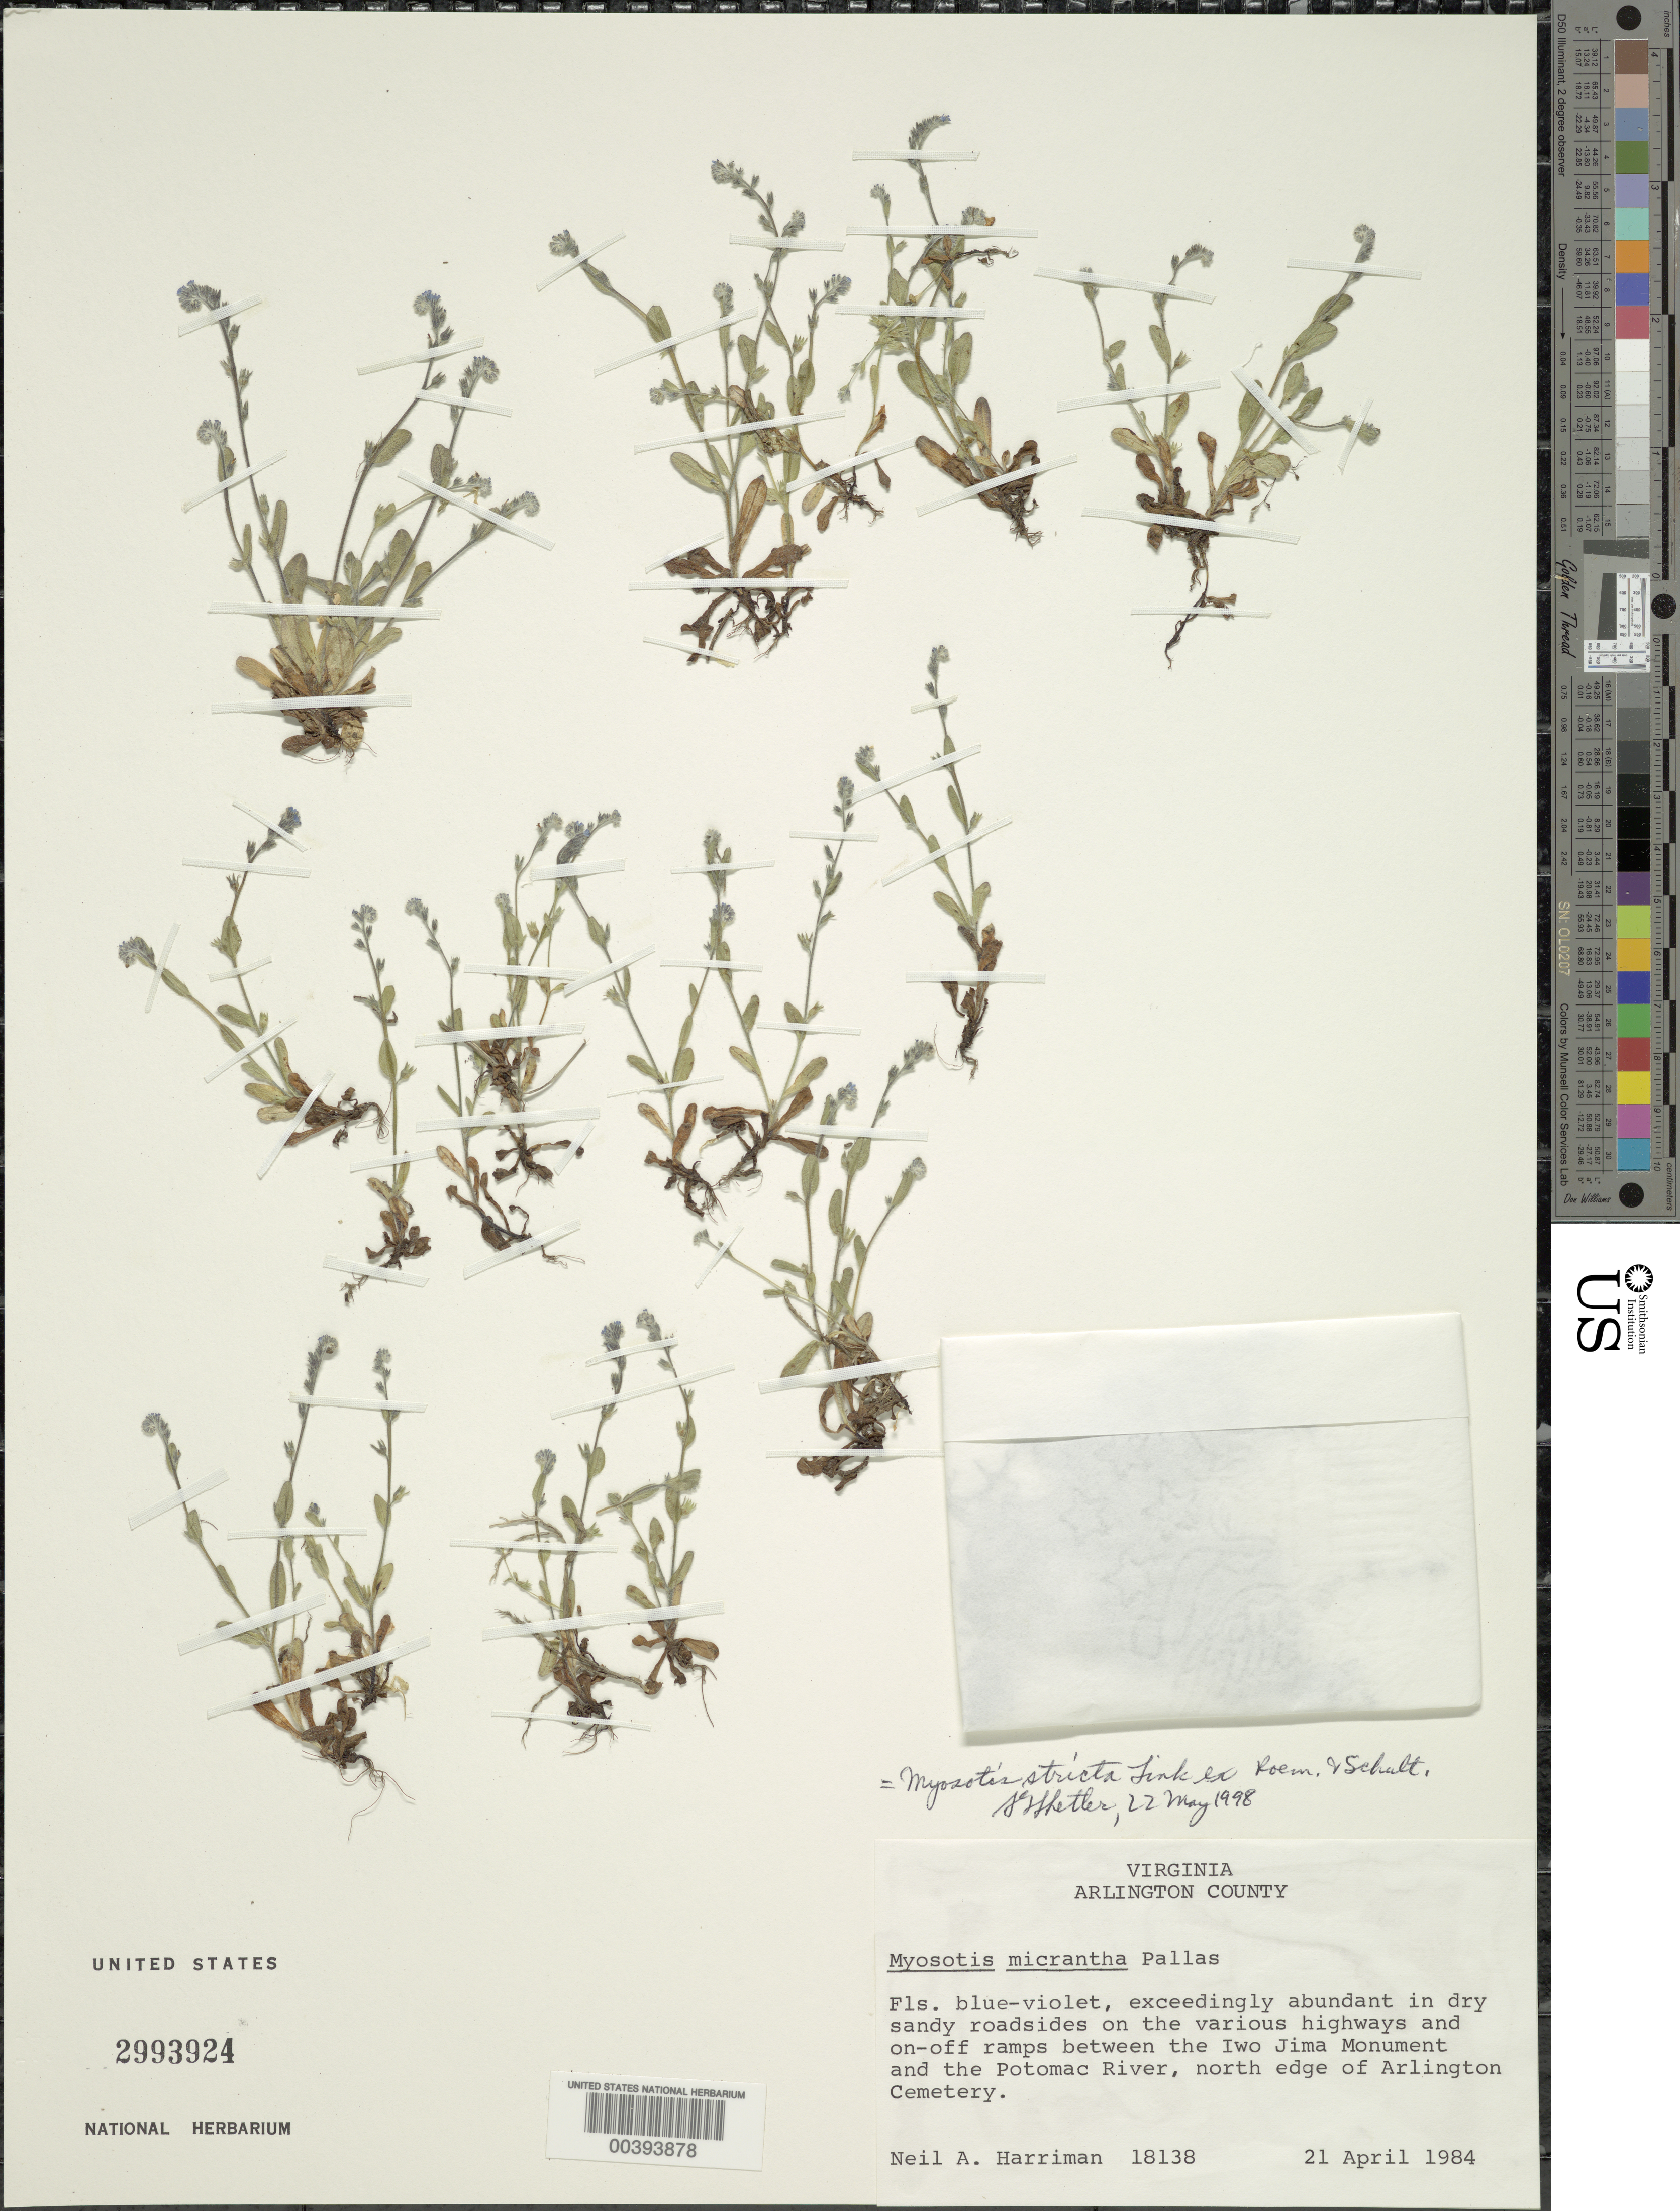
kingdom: Plantae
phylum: Tracheophyta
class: Magnoliopsida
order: Boraginales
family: Boraginaceae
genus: Myosotis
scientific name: Myosotis stricta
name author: Link ex Roem. & Schult.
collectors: N. A. Harriman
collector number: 18138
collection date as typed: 21 Apr 1984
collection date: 1984-04-21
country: United States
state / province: Virginia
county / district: Arlington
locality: Arlington Cemetery edge- Iwo Jima-Potomac River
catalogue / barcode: US 2993924